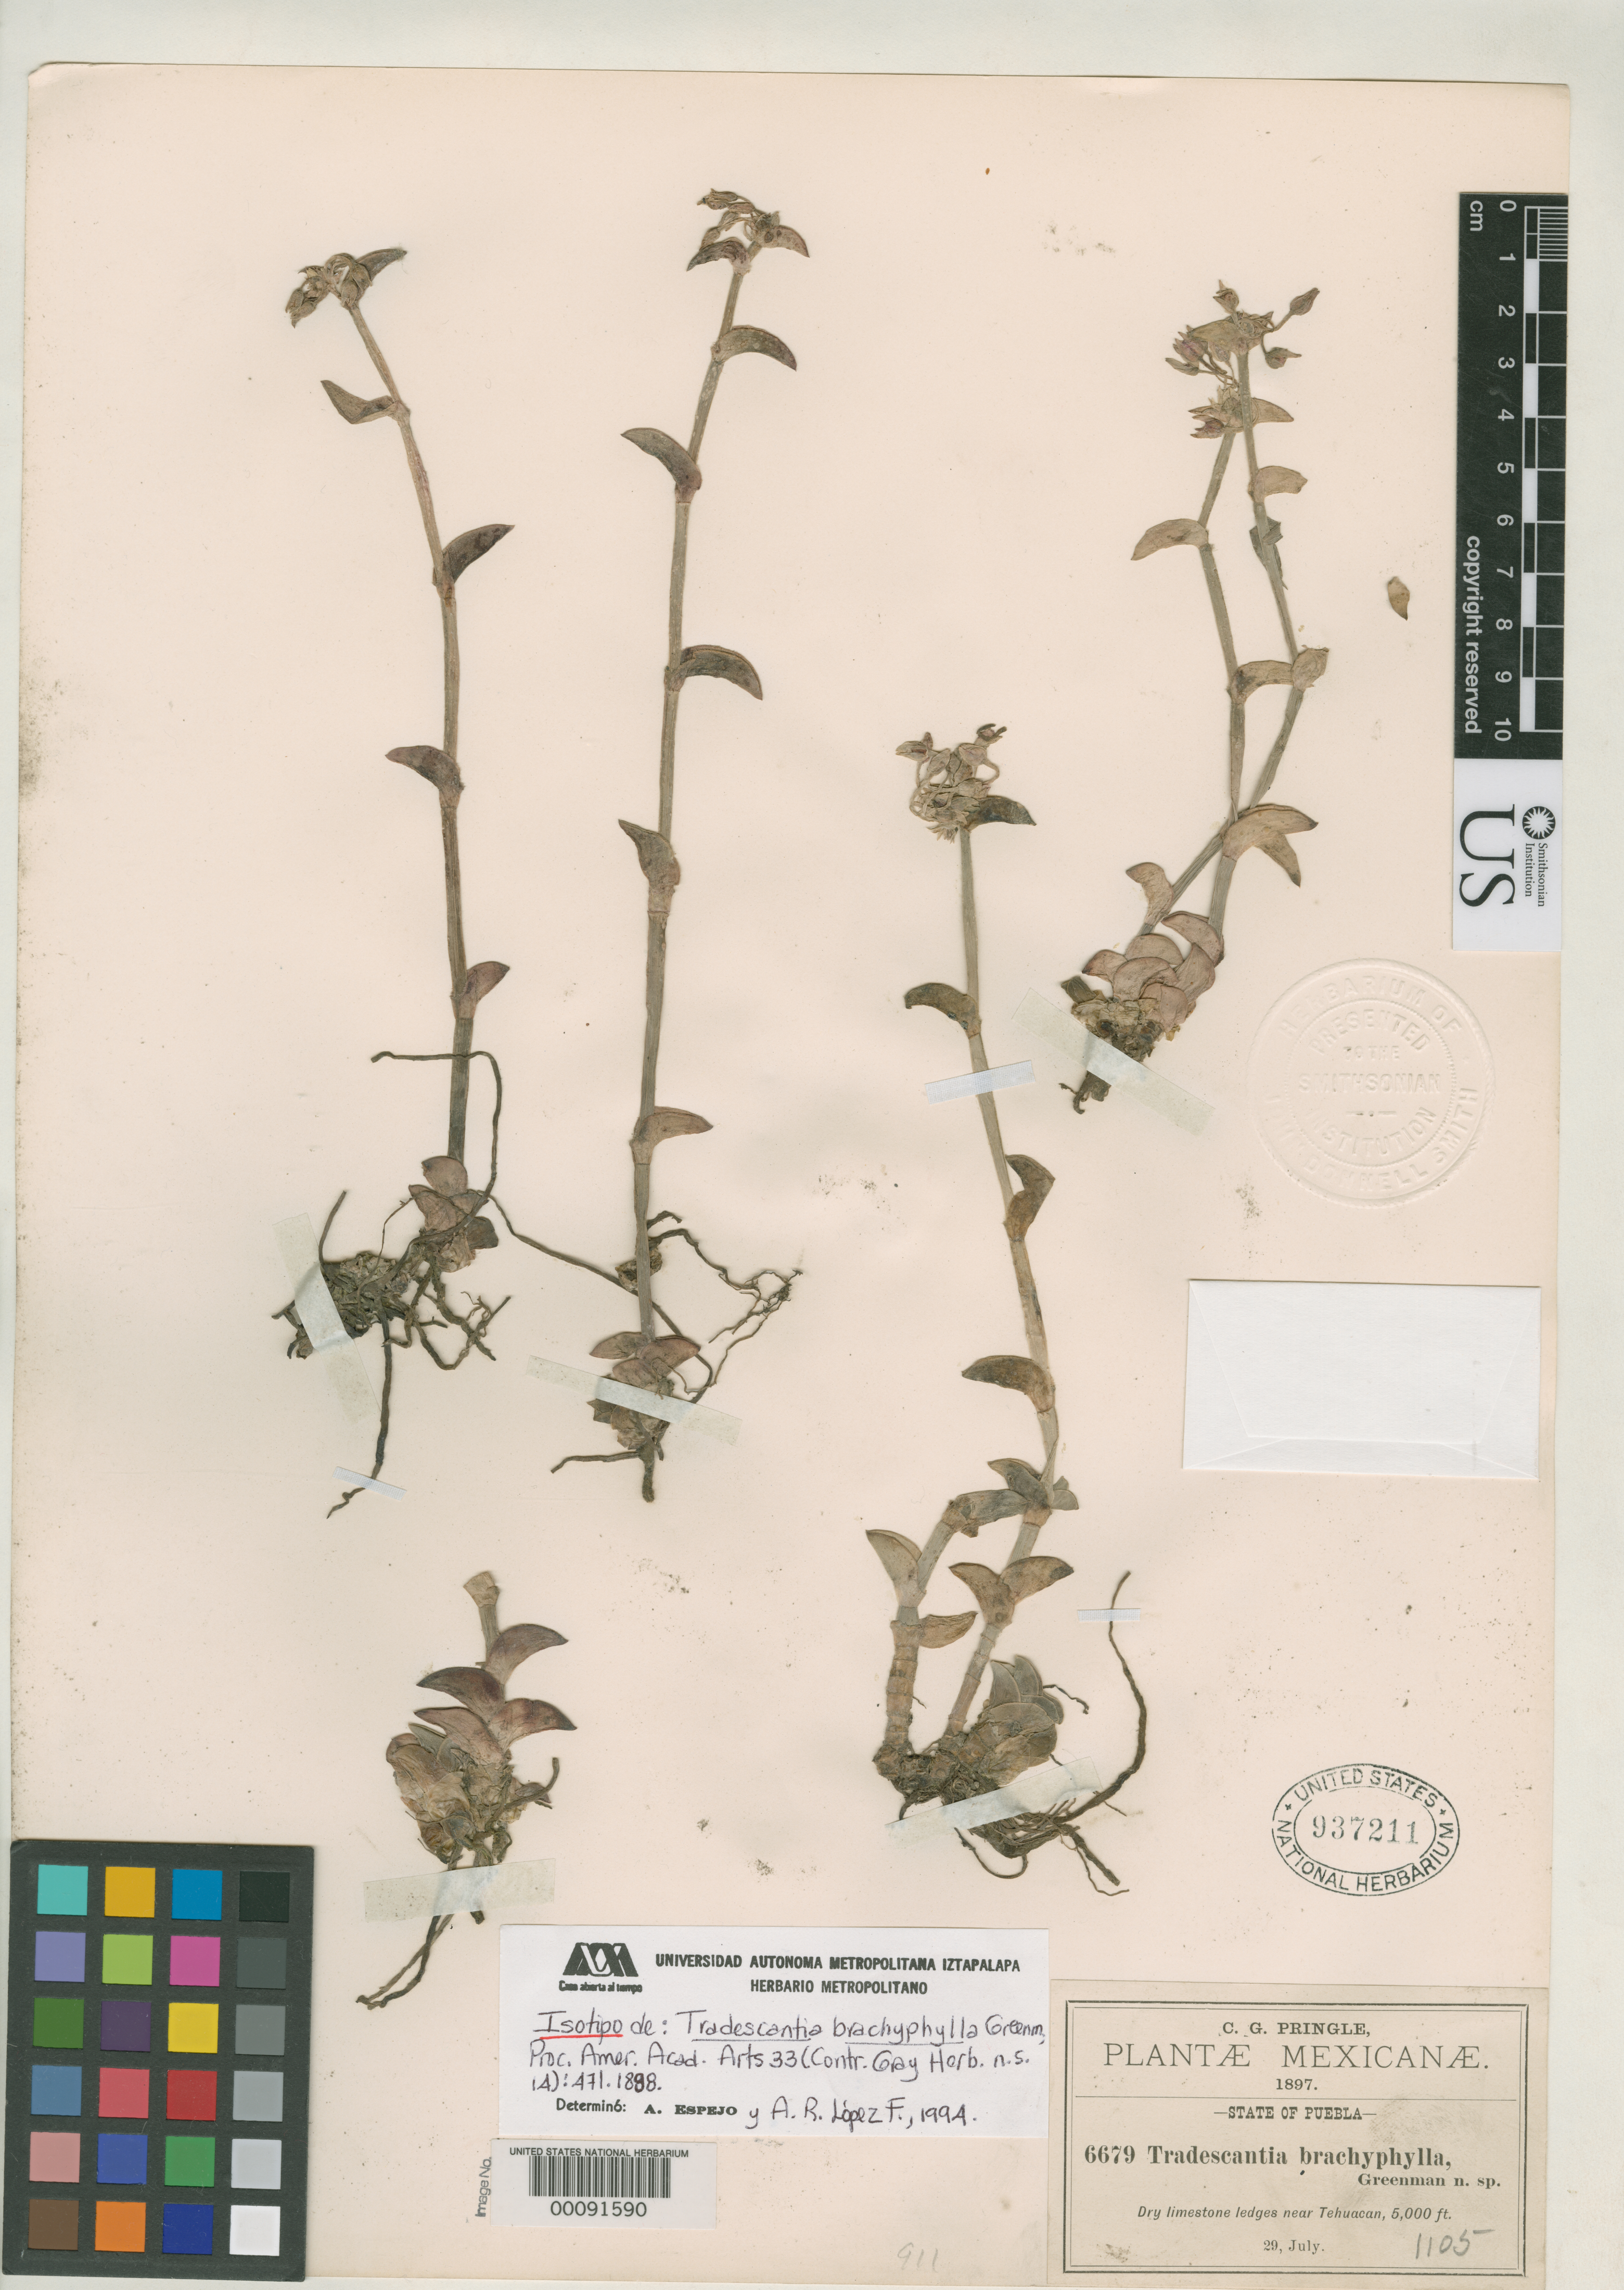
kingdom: Plantae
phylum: Tracheophyta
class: Liliopsida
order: Commelinales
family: Commelinaceae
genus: Tradescantia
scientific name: Tradescantia brachyphylla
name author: Greenm.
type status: Isotype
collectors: C. G. Pringle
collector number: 6679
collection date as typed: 29 Jul 1897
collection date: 1897-07-29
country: Mexico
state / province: Puebla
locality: Near Tehuacan.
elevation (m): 1524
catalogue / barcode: US 937211